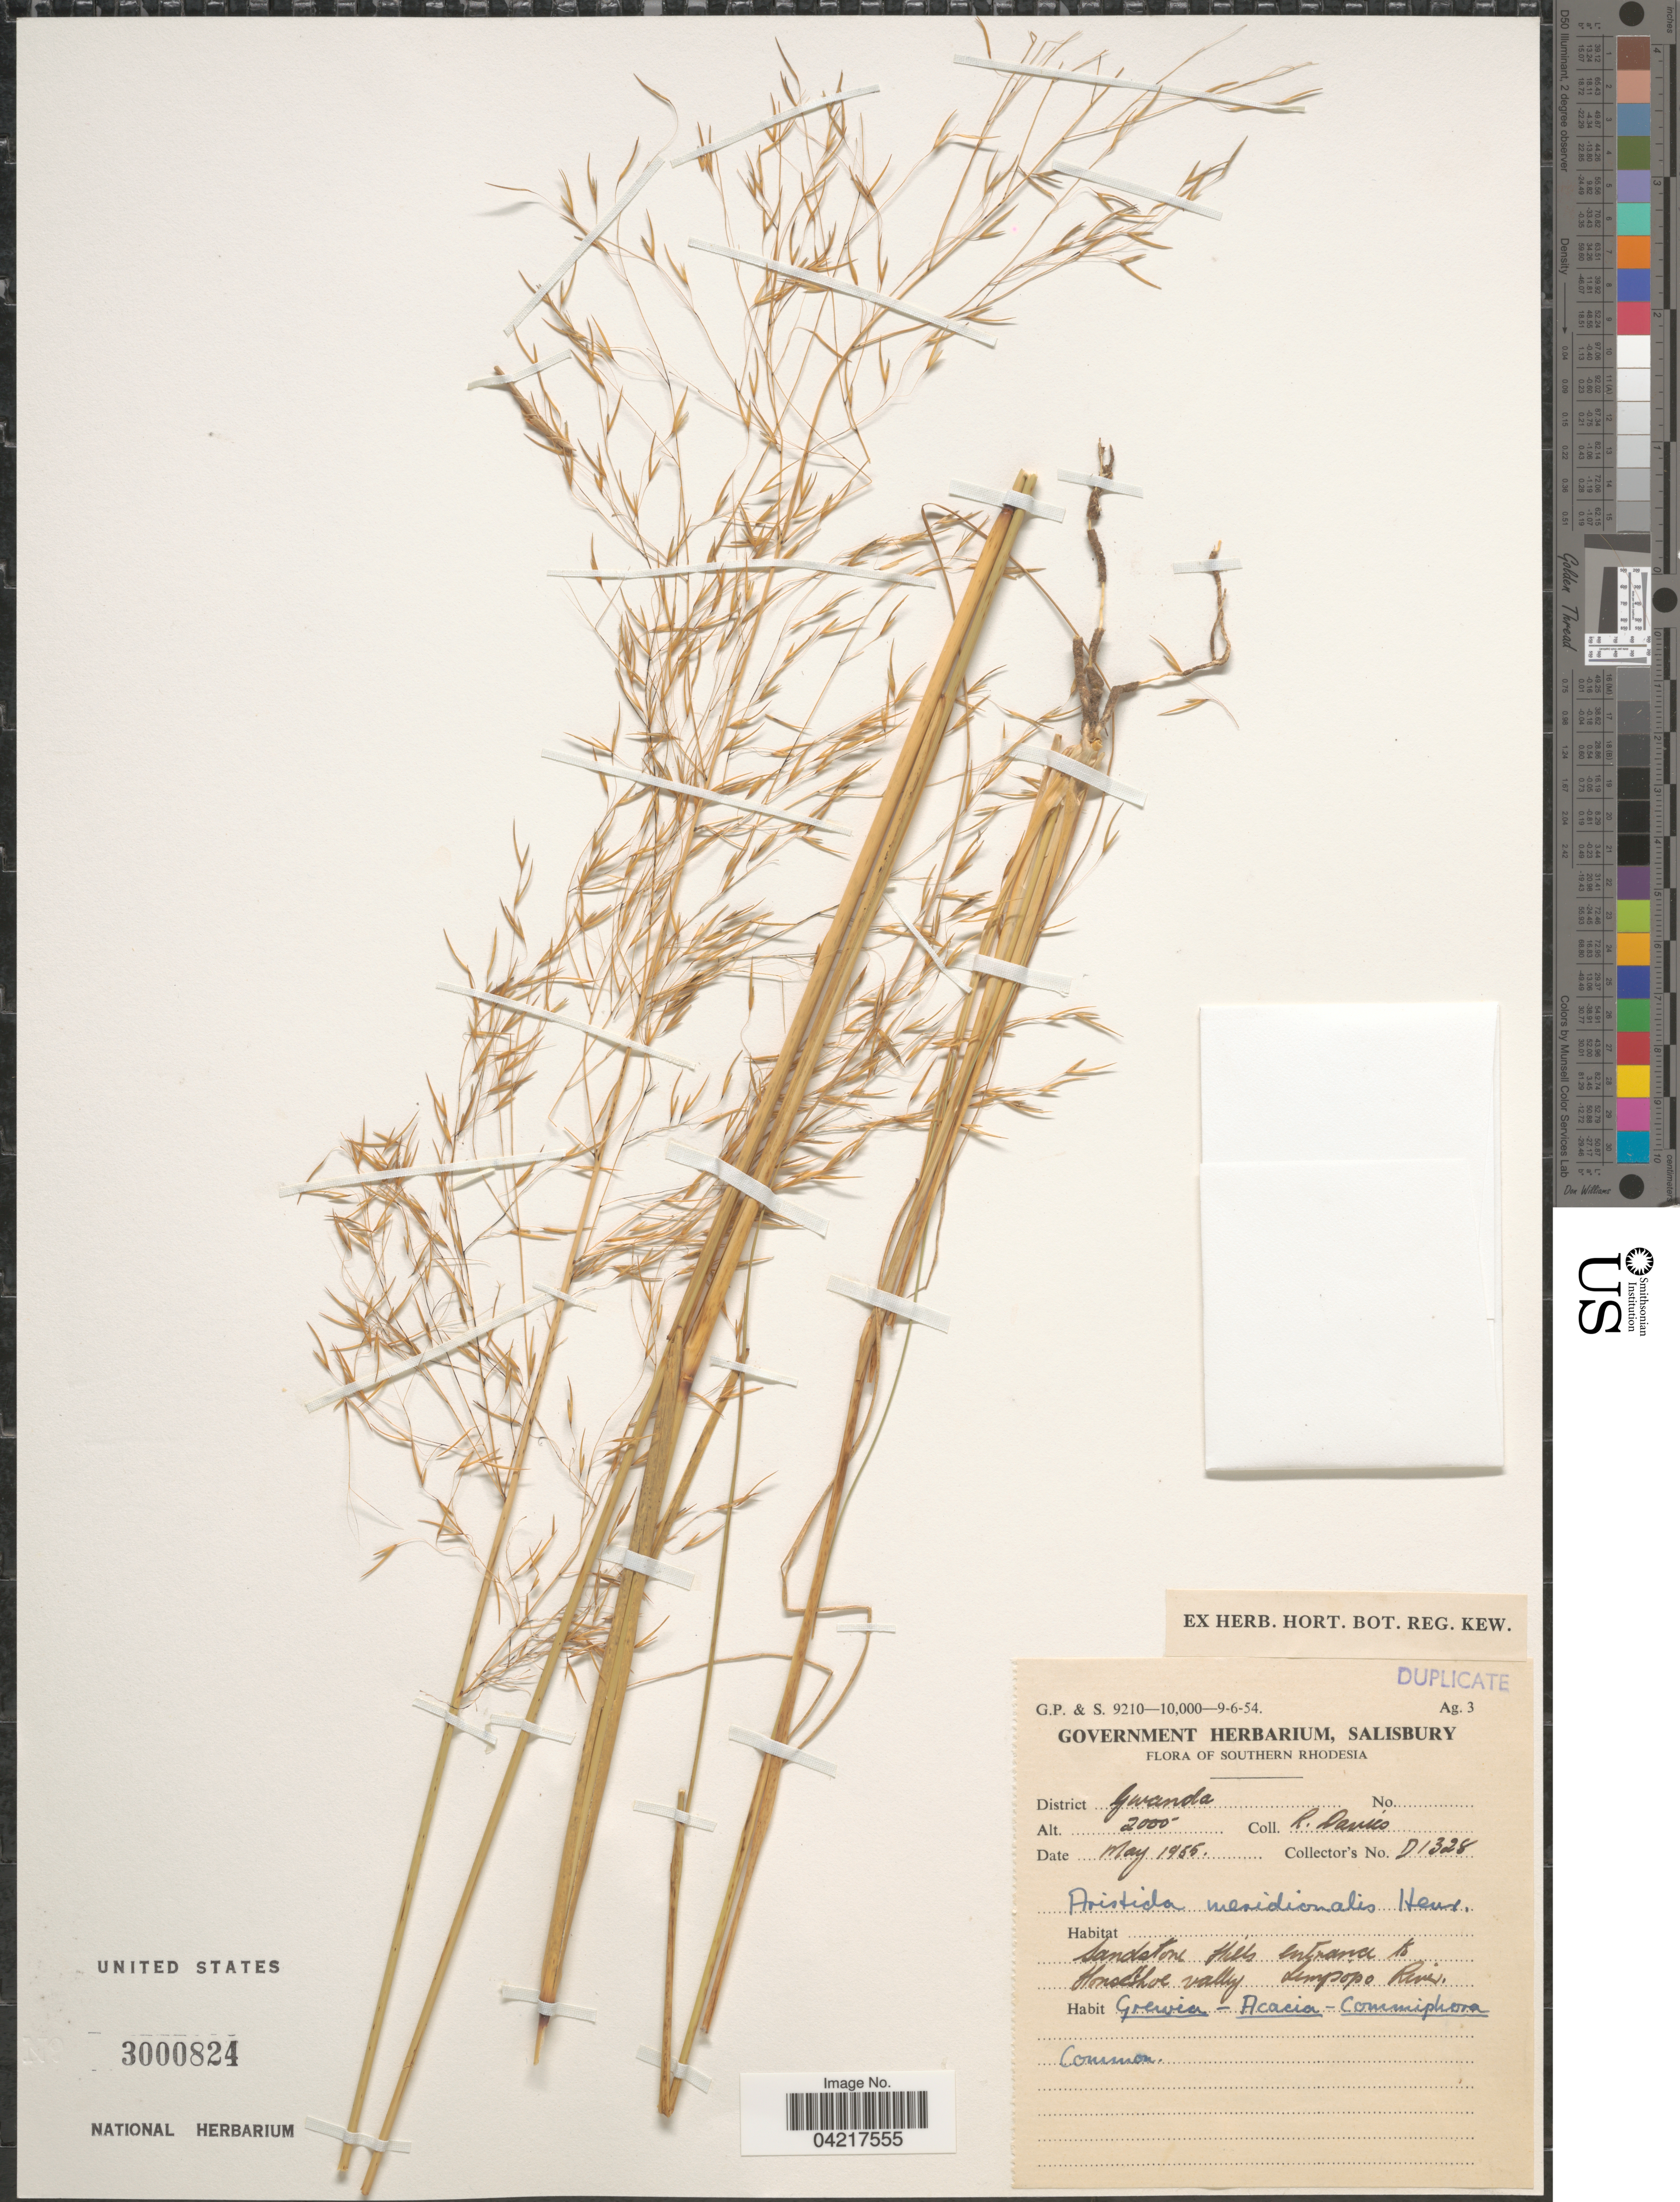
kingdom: Plantae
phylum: Tracheophyta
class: Liliopsida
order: Poales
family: Poaceae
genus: Aristida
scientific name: Aristida meridionalis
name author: Henr.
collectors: R. Davies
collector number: D1328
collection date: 1955-05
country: Zimbabwe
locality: Southern Rhodesia. District Gwanda. Sandstone Hills entrance to Horseshoe valley. Limpopo River.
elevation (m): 610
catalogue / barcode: US 3000824